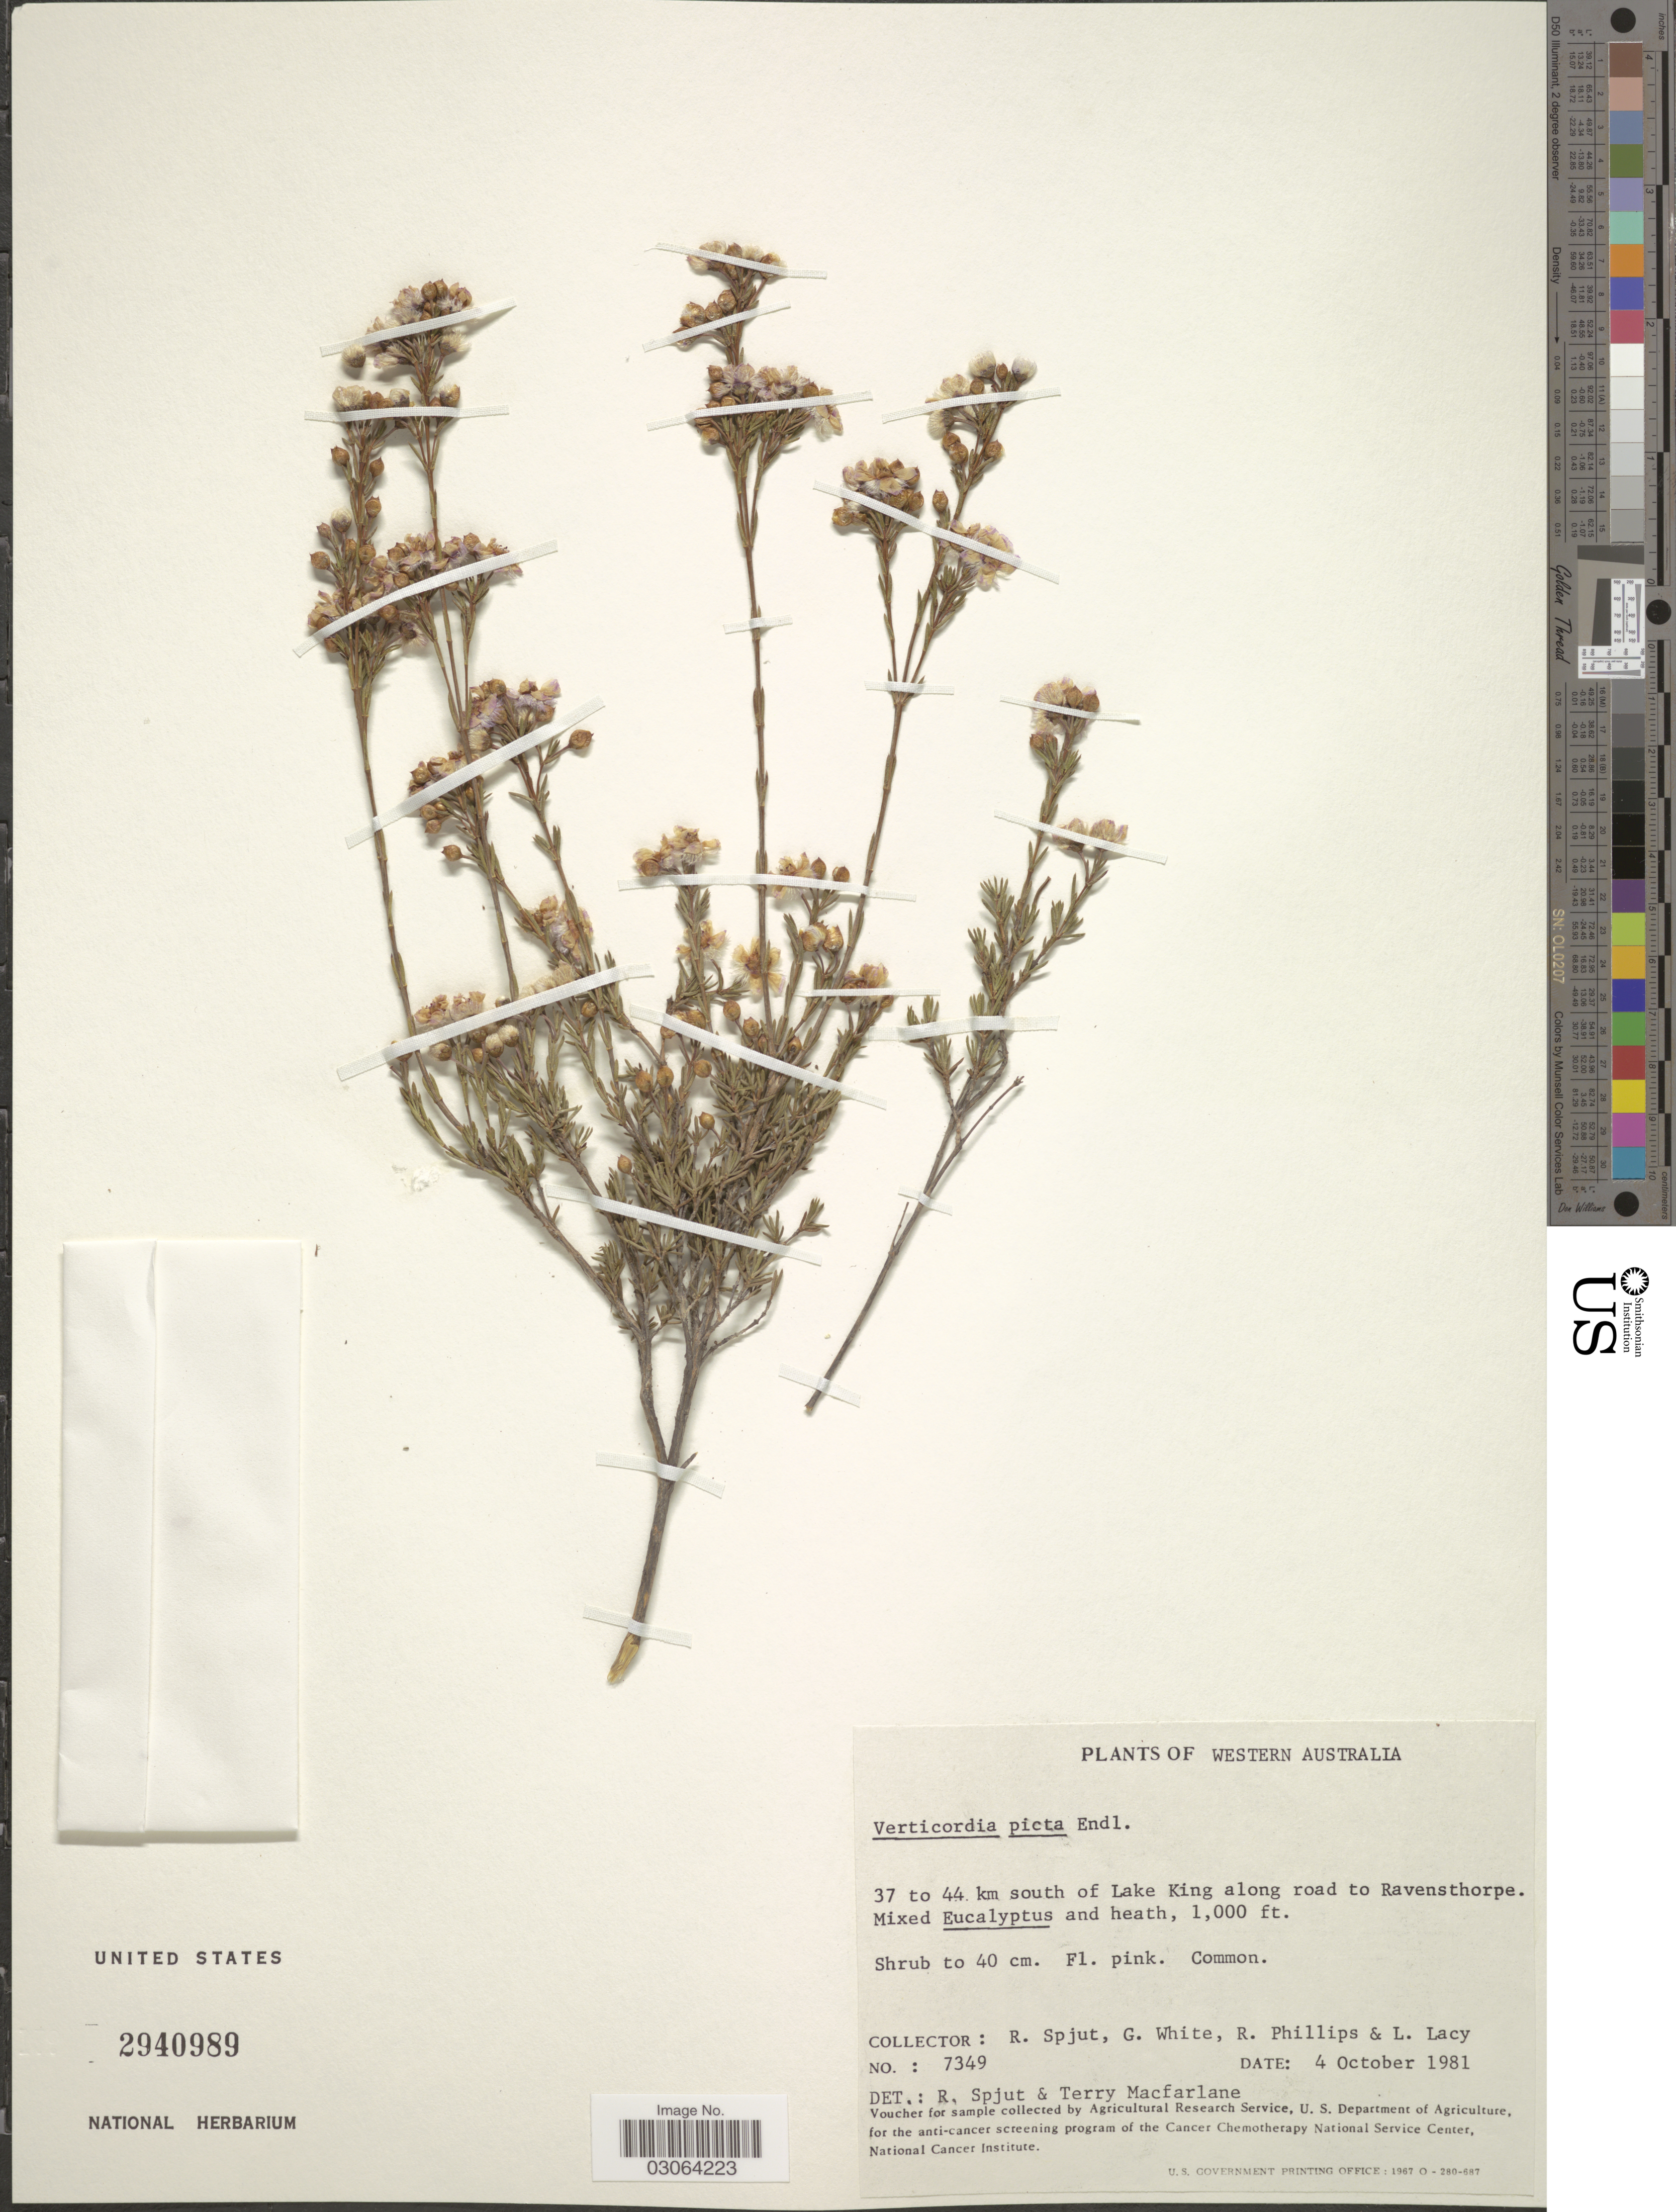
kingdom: Plantae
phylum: Tracheophyta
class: Magnoliopsida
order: Myrtales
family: Myrtaceae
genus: Verticordia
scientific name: Verticordia picta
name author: Endl.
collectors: R. Spjut & T. Macfarlane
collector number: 7349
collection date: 1981-10-04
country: Australia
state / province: Western Australia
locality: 37 to 44 km south of Lake KIng along road to Ravensthorpe.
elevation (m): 305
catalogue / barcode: US 2940989